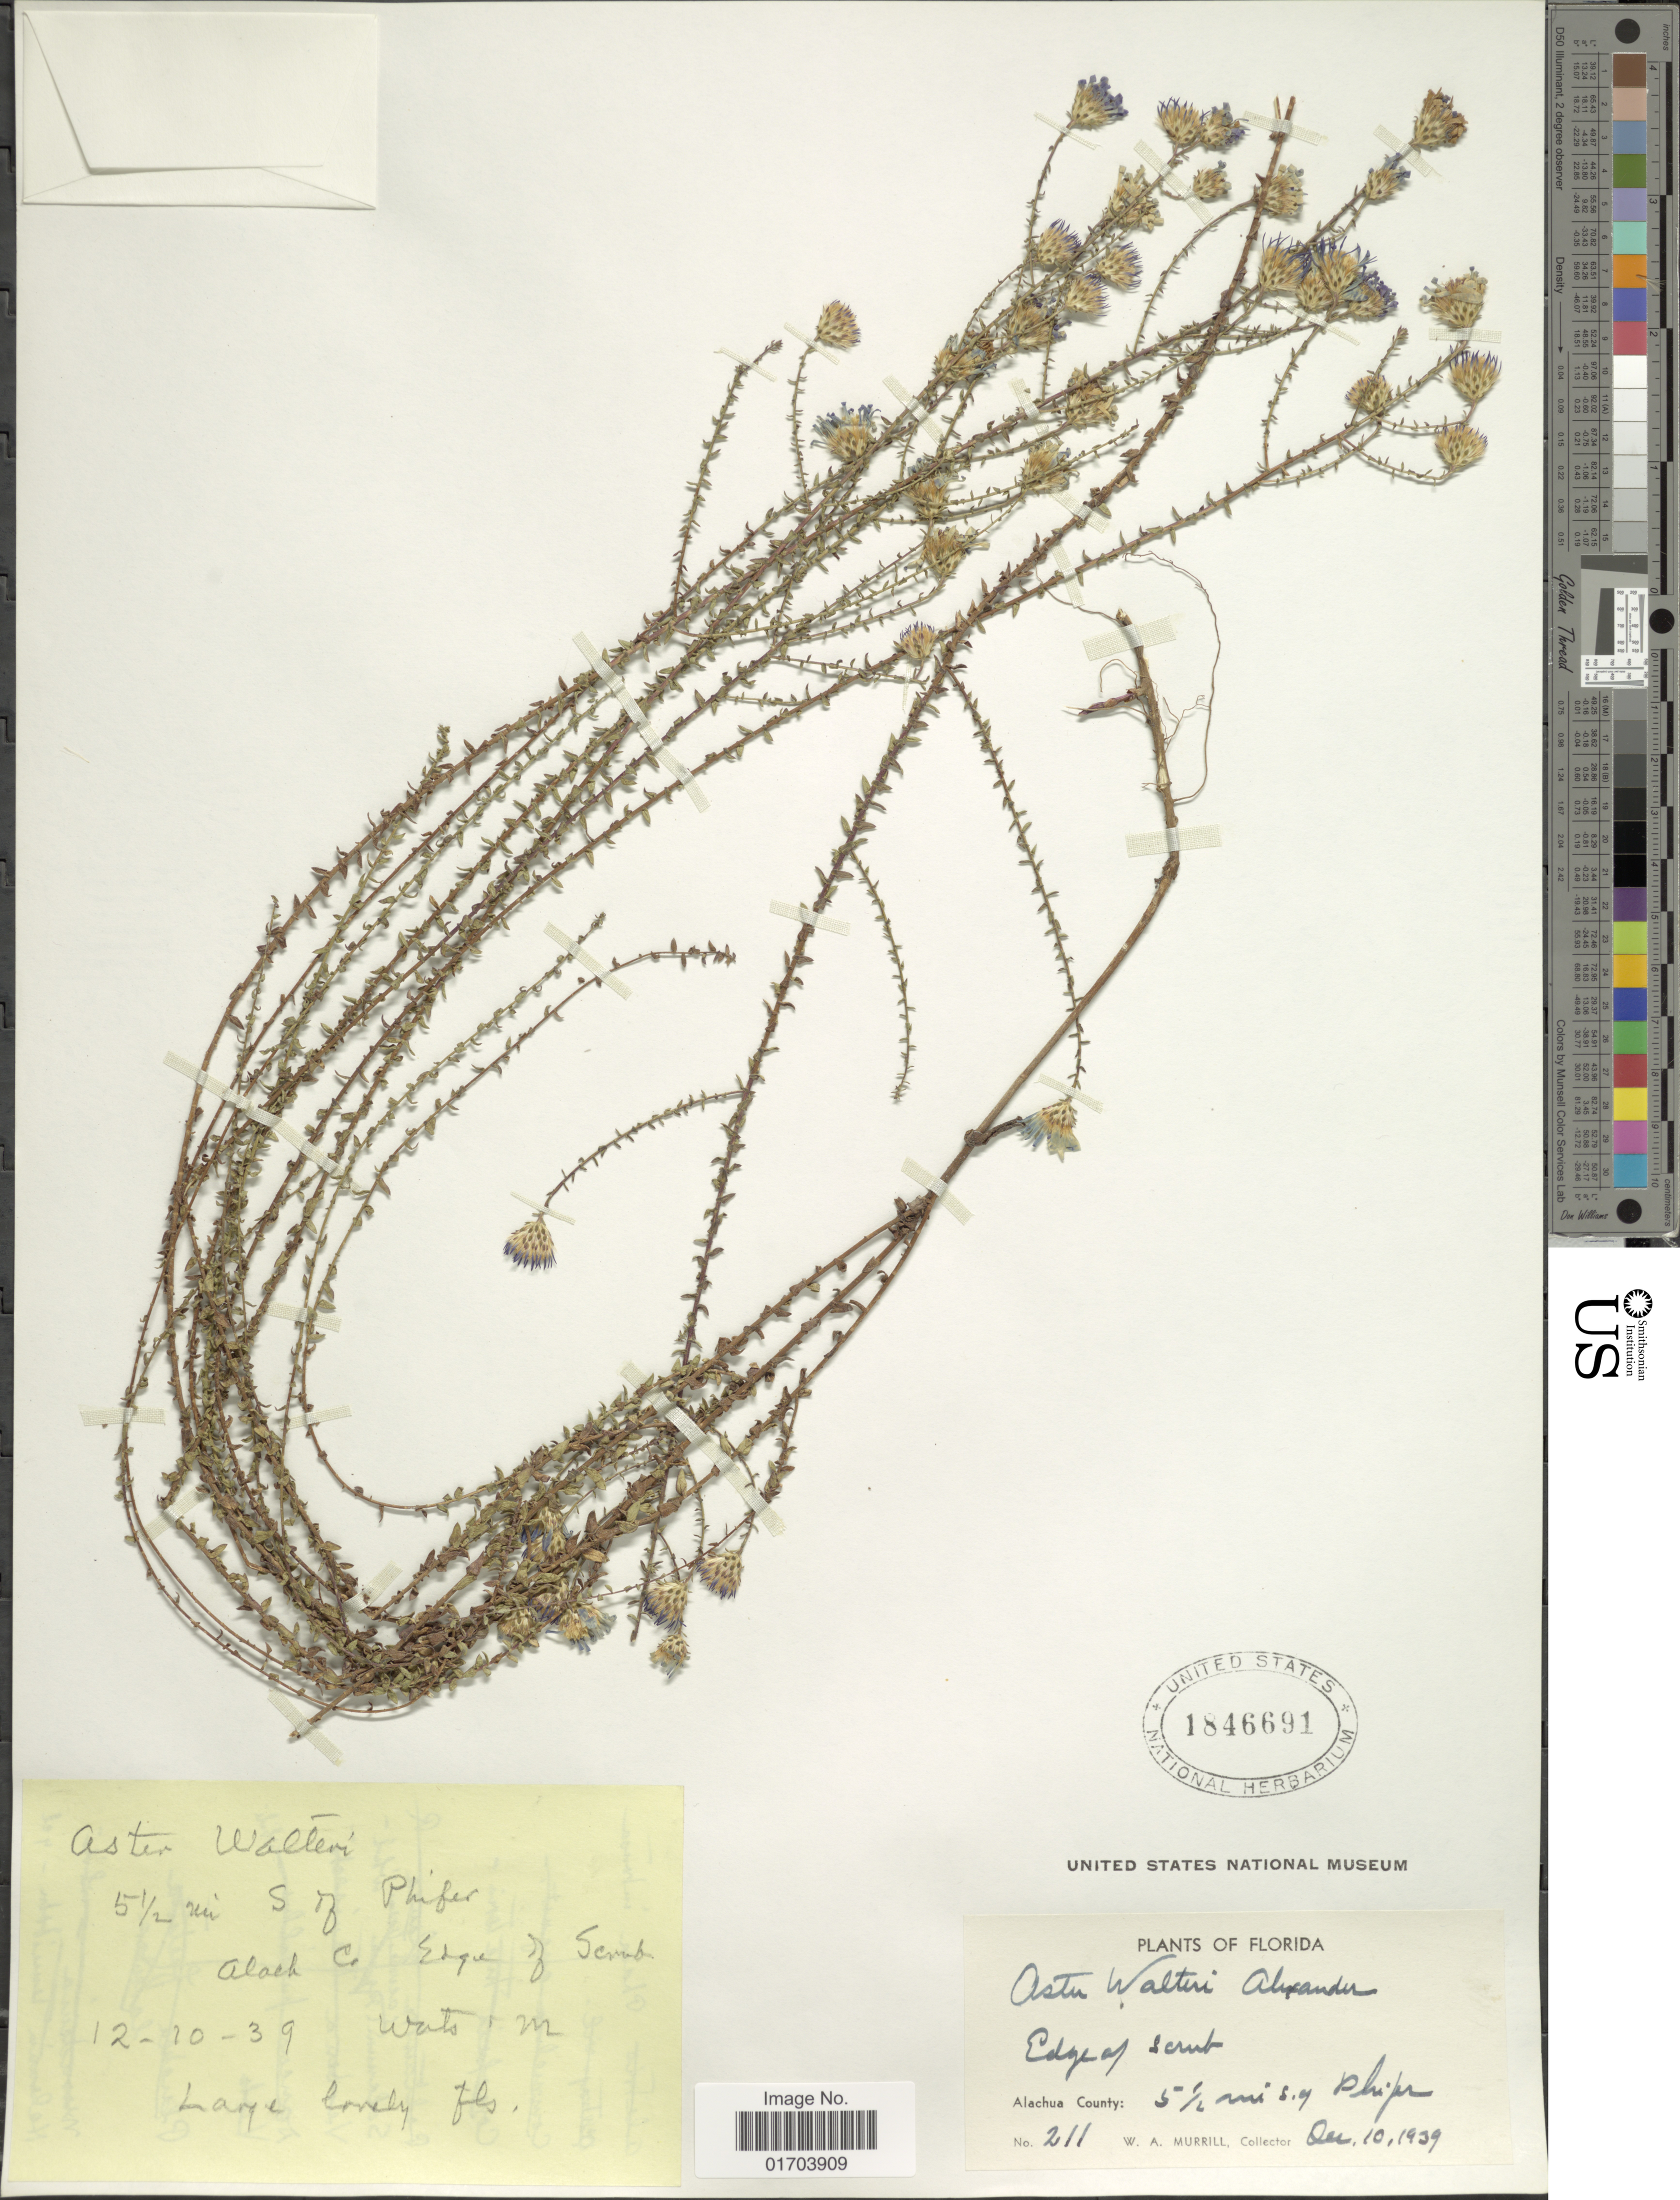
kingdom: Plantae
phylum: Tracheophyta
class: Magnoliopsida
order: Asterales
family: Asteraceae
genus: Symphyotrichum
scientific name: Symphyotrichum walteri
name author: (Alexander) G.L. Nesom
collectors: W. A. Murrill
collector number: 211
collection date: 1939-12-10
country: United States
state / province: Florida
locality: Edge of scrub, Alachua County: 5½ mi S. of Phifer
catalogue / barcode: US 1846691